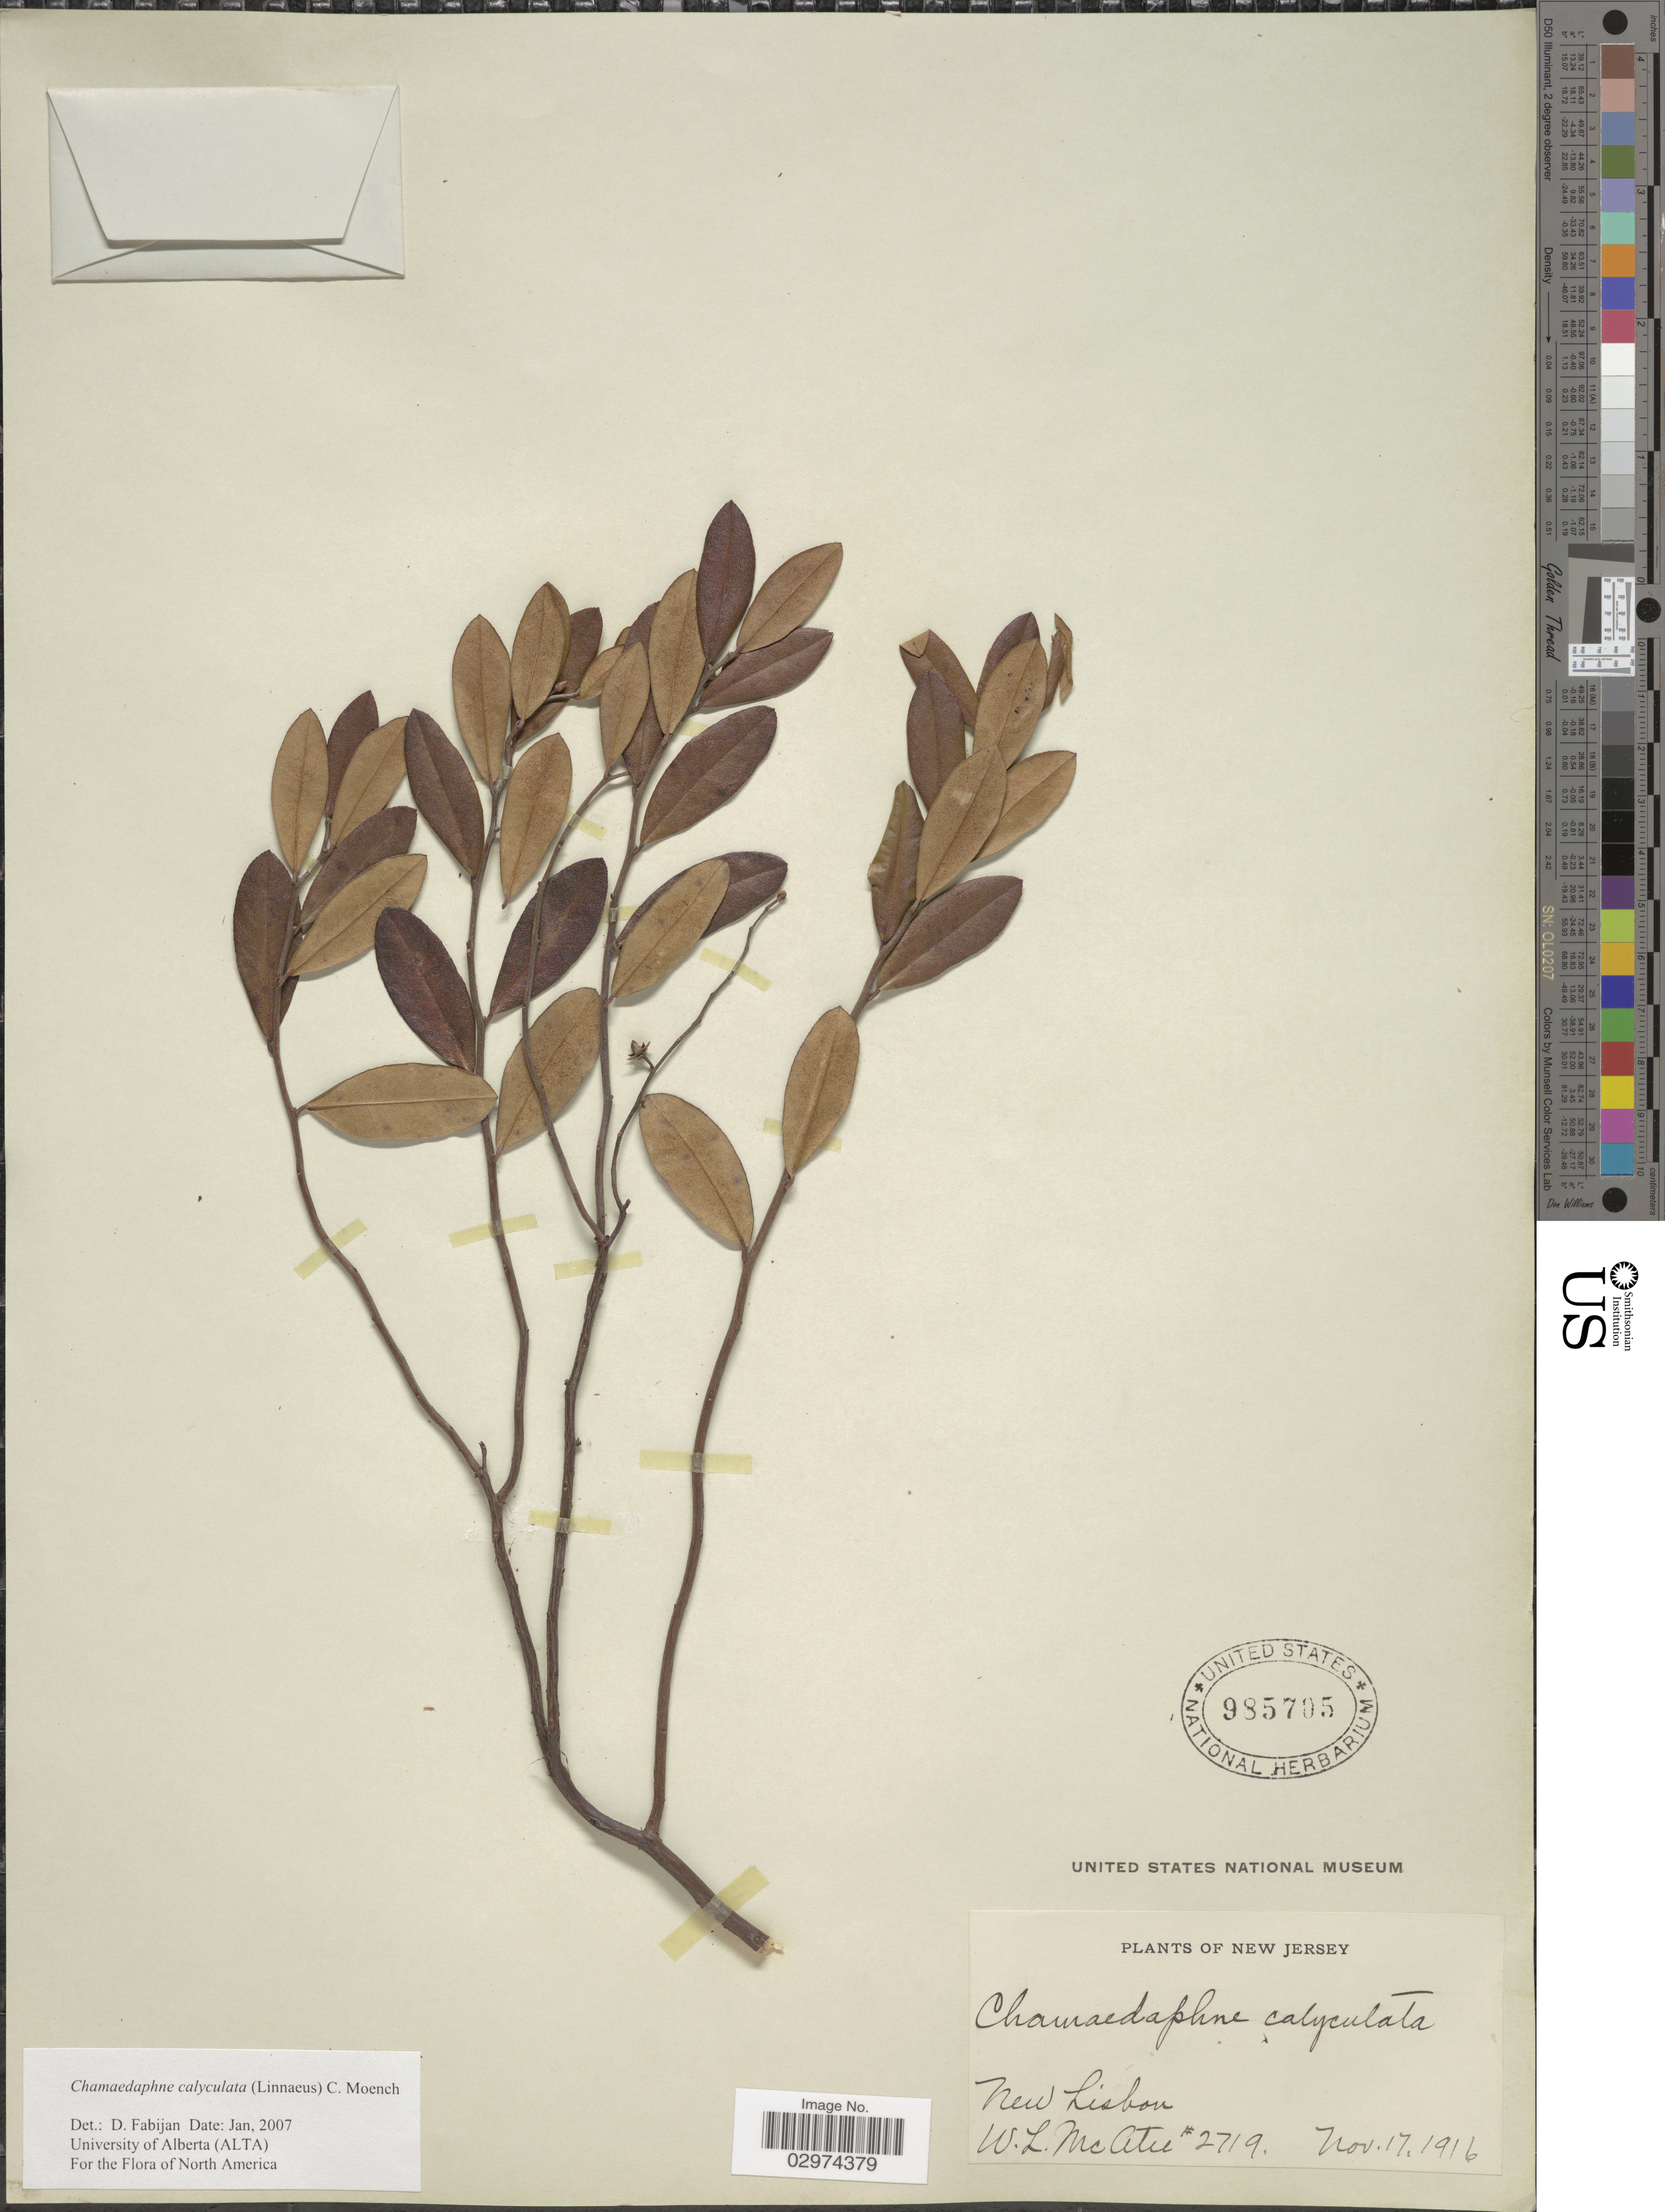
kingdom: Plantae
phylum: Tracheophyta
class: Magnoliopsida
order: Ericales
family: Ericaceae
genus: Chamaedaphne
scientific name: Chamaedaphne calyculata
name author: (L.) Moench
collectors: W. McAtee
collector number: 2719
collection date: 1916-11-17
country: United States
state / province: New Jersey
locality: New Lisbon.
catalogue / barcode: US 985705